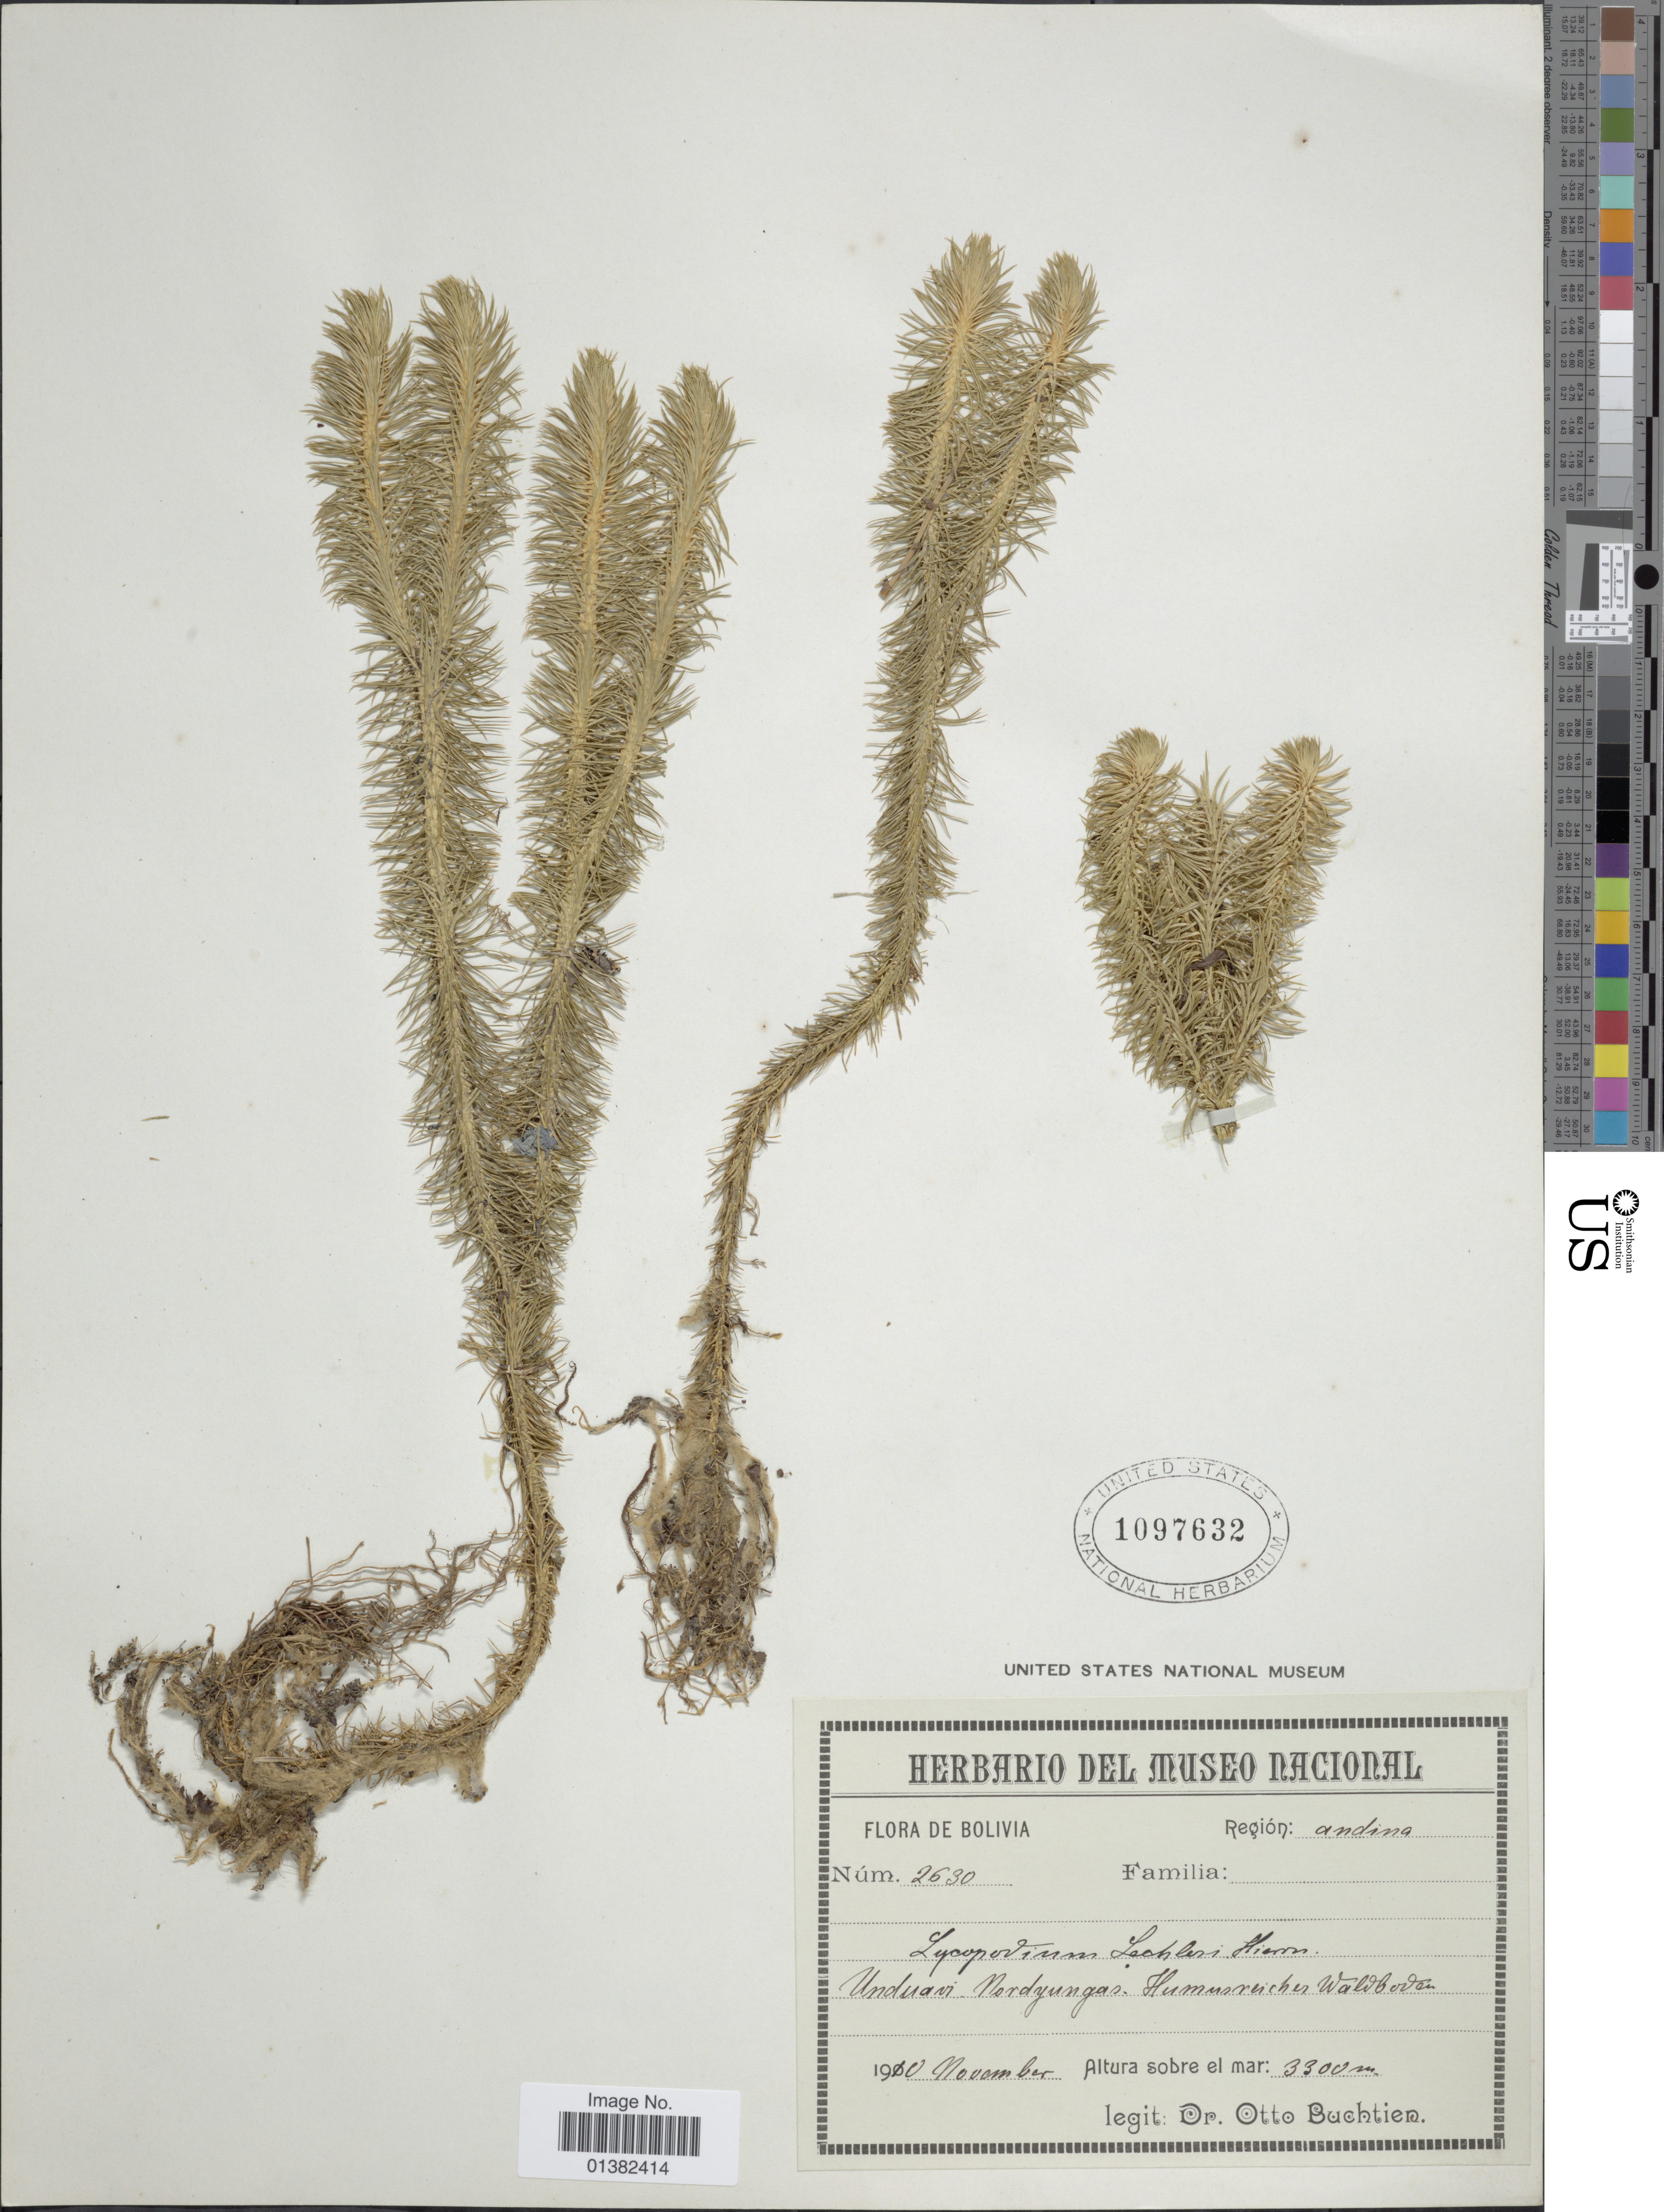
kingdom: Plantae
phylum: Tracheophyta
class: Lycopodiopsida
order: Lycopodiales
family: Lycopodiaceae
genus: Phlegmariurus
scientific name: Phlegmariurus hippurideus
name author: (Christ) B. Øllg.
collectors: O. Buchtien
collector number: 2630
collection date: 1910-11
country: Bolivia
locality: Región: Andina, Unduavi, Nordyungas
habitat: Humusreicher Waldboden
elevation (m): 3300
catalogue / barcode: US 1097632